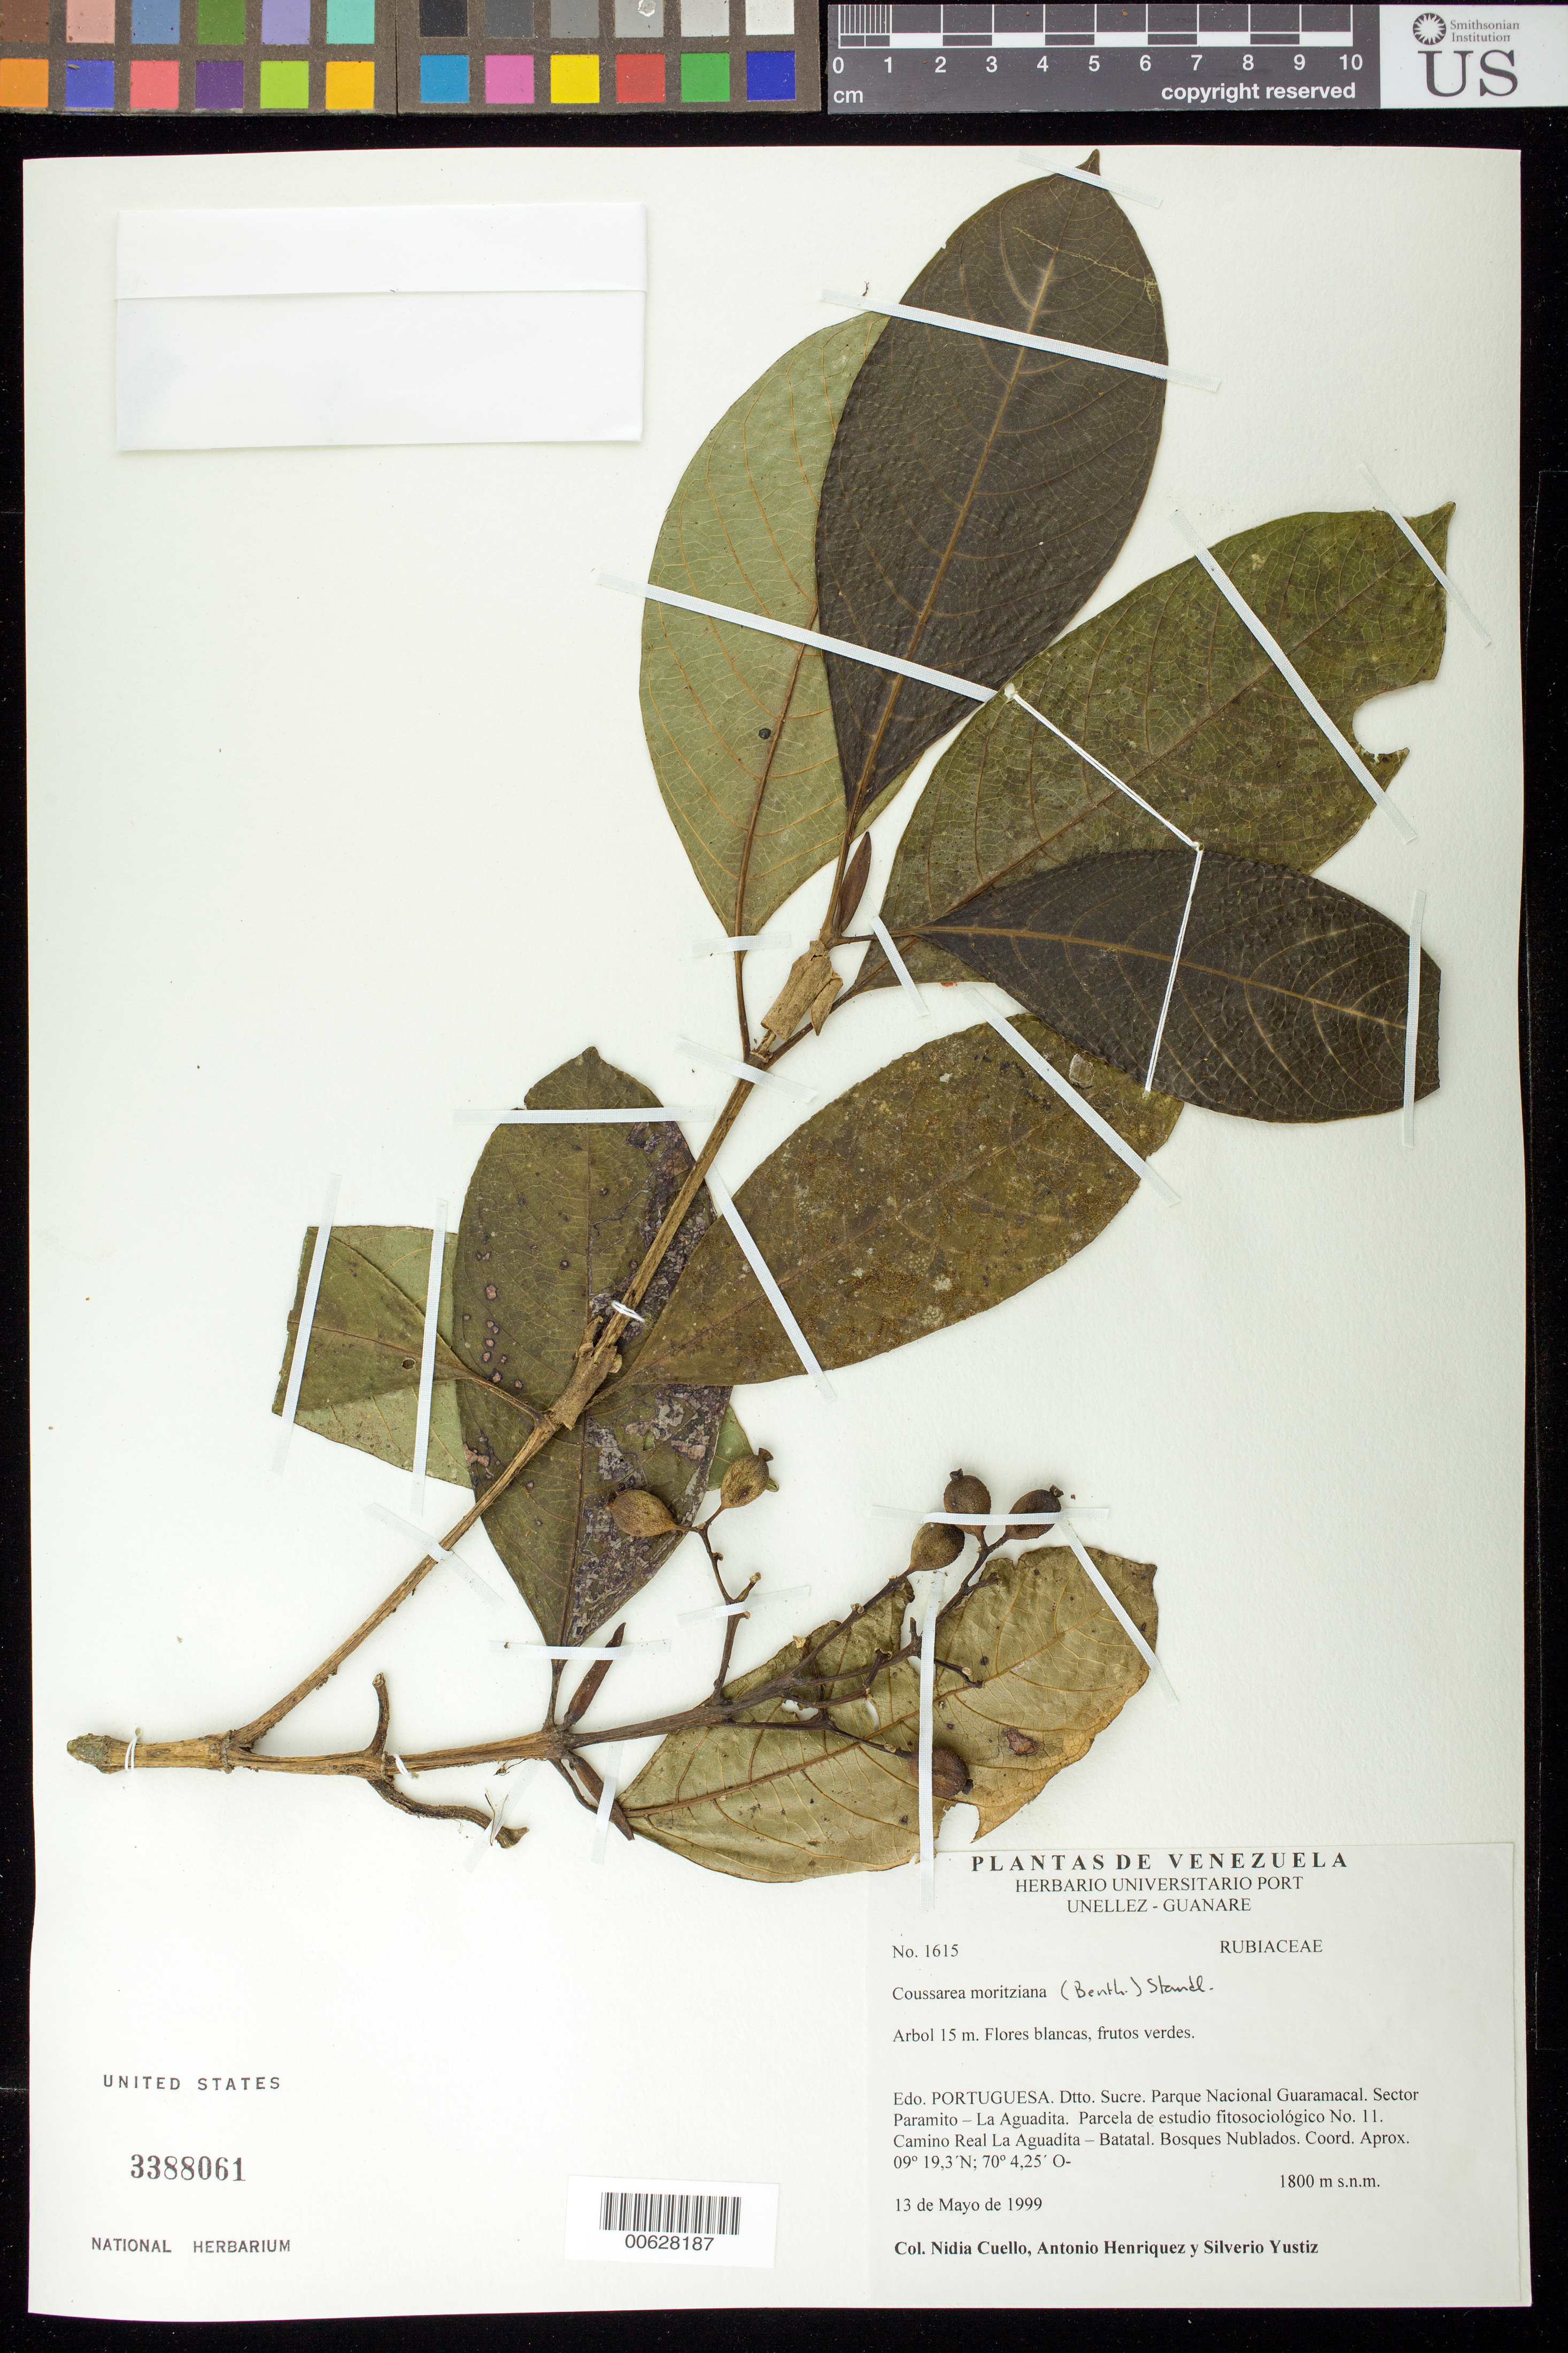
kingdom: Plantae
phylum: Tracheophyta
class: Magnoliopsida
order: Gentianales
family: Rubiaceae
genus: Coussarea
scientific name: Coussarea moritziana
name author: (Benth.) Standl.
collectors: N. L. Cuello, A. Henríquez & S. Yustiz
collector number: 1615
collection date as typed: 13 May 1999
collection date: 1999-05-13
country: Venezuela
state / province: Portuguesa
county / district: Sucre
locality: Parque Nacional Guaramacal. Sector Paramito - La Aguadita. Camino Real Paramito - Batatal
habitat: Bosques nublados.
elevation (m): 1800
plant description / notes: MO, PORT, US, VEN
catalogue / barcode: US 3388061